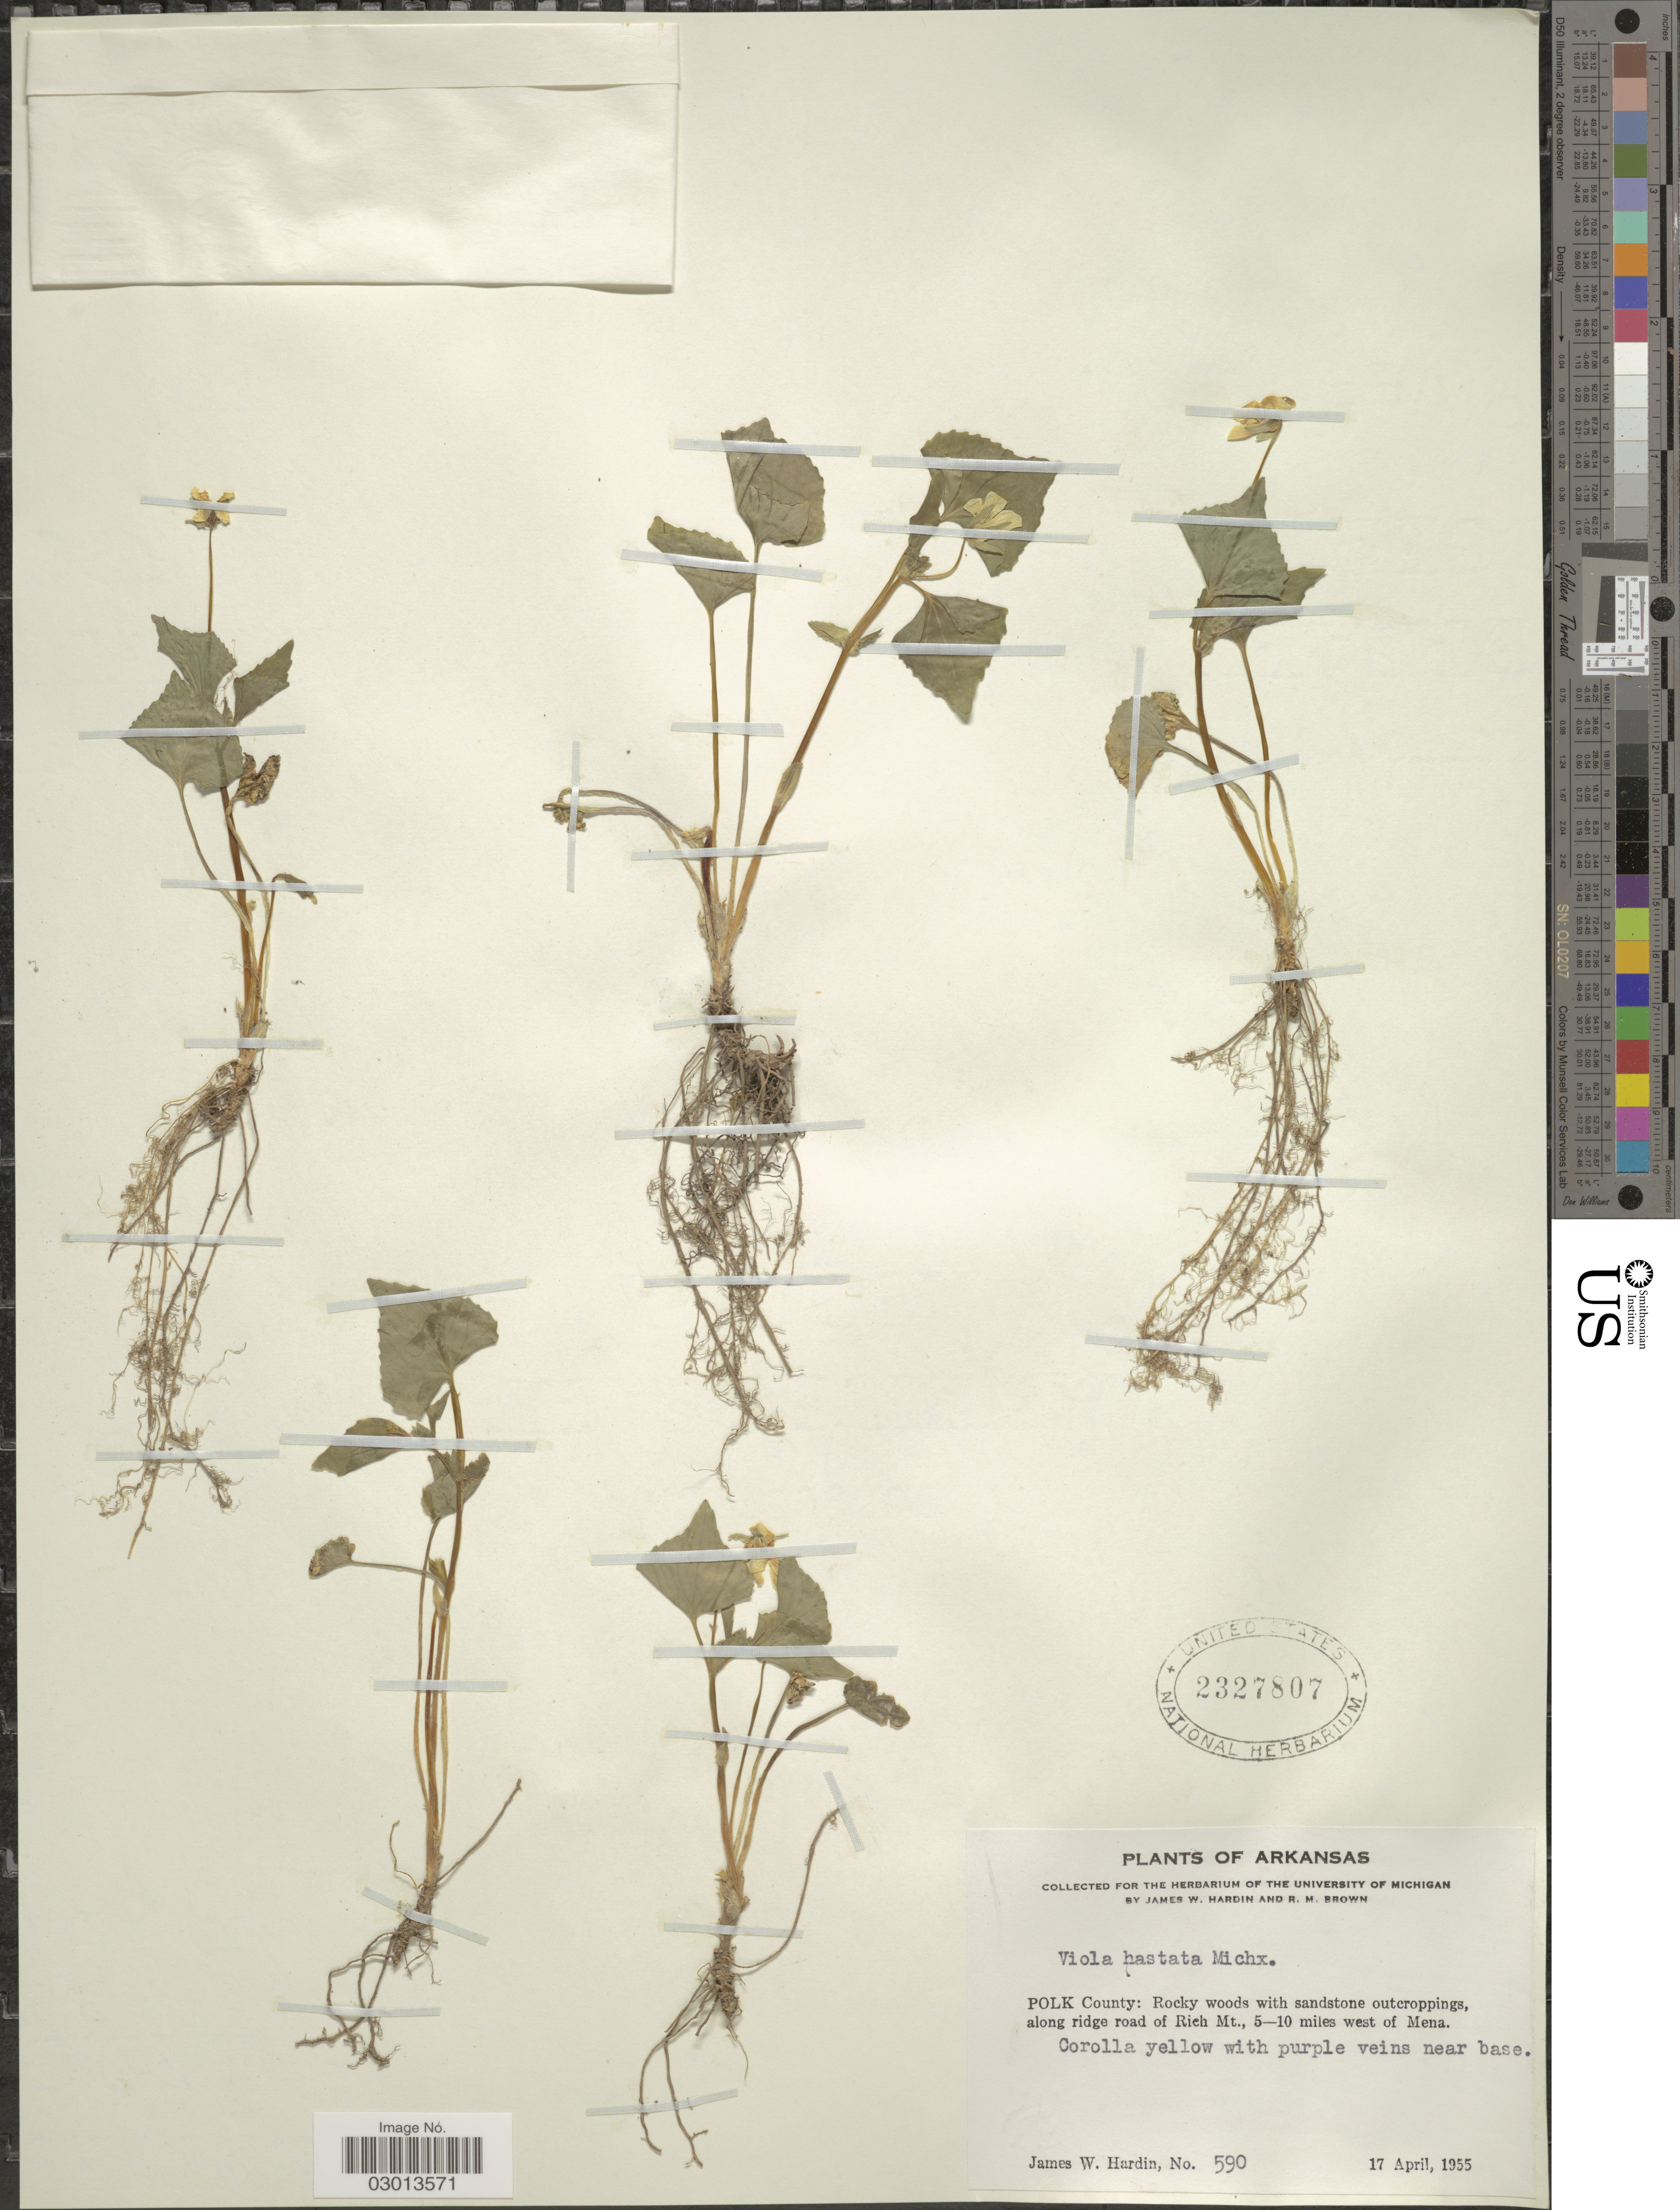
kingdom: Plantae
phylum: Tracheophyta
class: Magnoliopsida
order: Malpighiales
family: Violaceae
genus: Viola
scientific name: Viola pensylvanica var. leiocarpa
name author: (Fernald & Wiegand) Fernald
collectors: J. W. Hardin & R. Brown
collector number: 590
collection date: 1955-04-17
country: United States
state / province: Arkansas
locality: Polk County: along ridge road of Rich Mt., 5-10 miles west of Mena.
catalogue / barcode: US 2327807